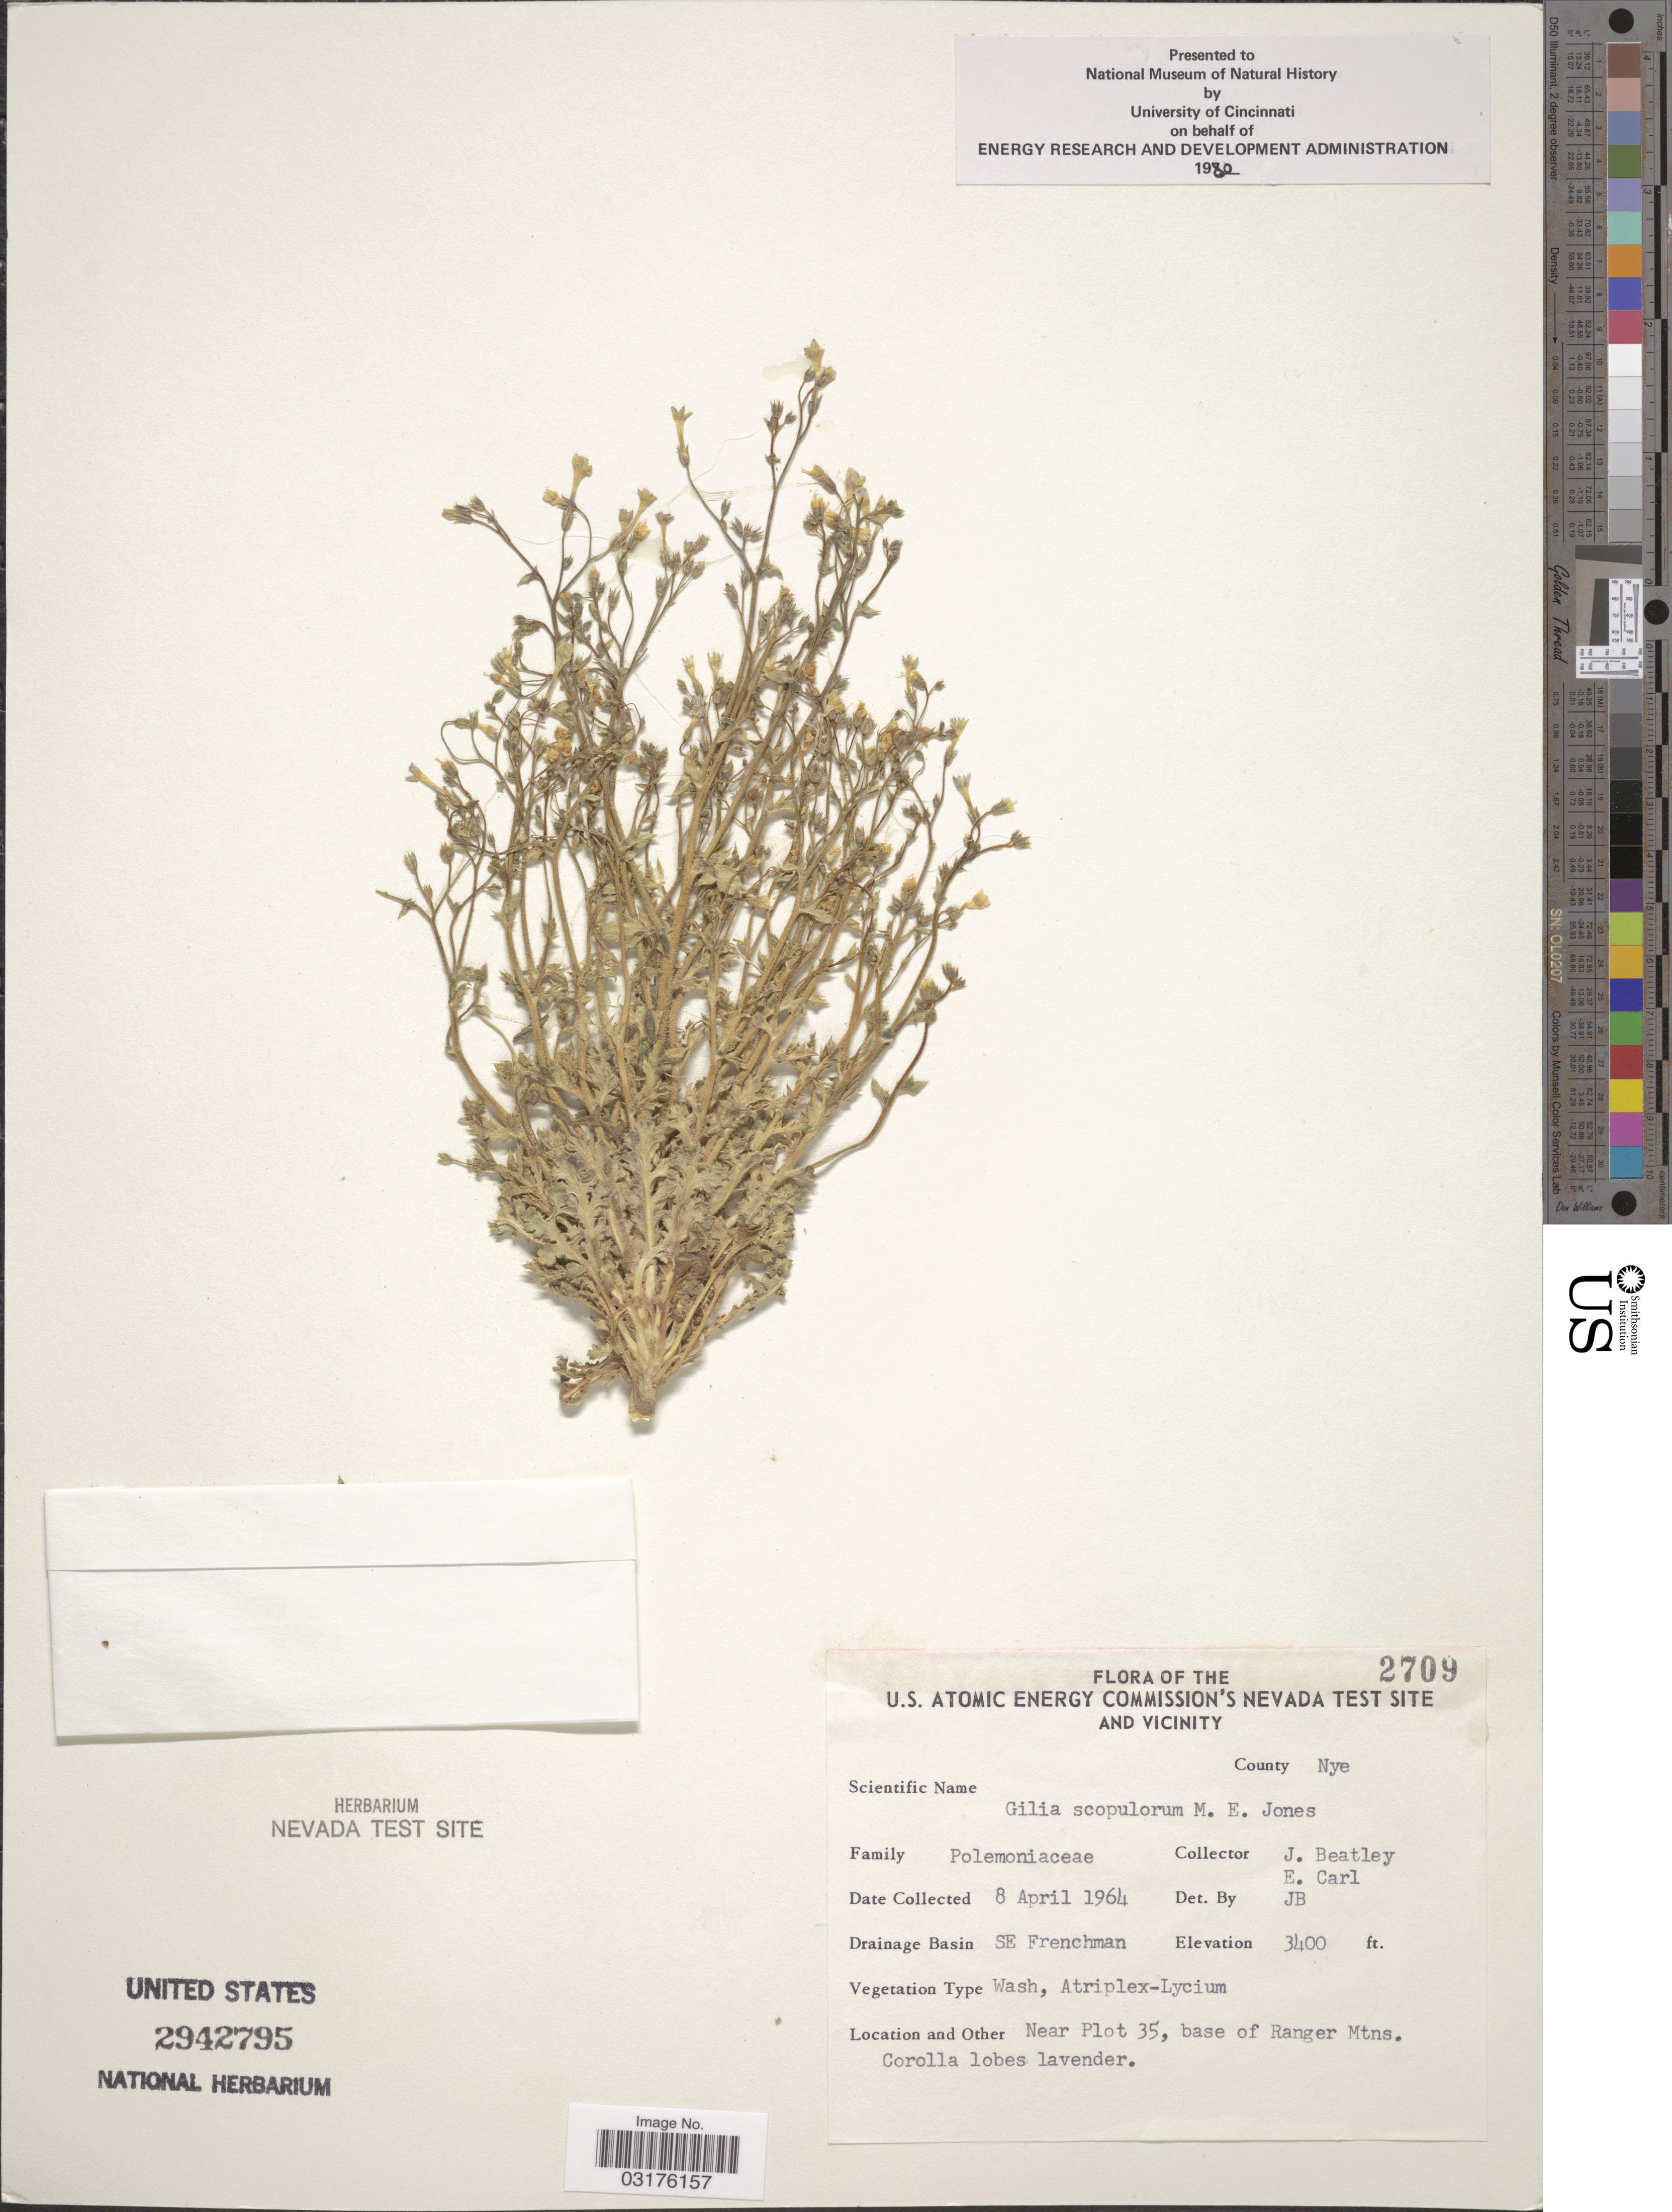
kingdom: Plantae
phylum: Tracheophyta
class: Magnoliopsida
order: Ericales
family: Polemoniaceae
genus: Gilia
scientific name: Gilia scopulorum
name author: M.E. Jones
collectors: J. C. Beatley & E. Carl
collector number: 2709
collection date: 1964-04-08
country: United States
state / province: Nevada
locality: The U.S. Atomic Energy Commission's Nevada Test Site And Vicinity, County Nye, Drainage Basin SE Frenchman, Near Plot 35, base of Ranger Mtns.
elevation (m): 1036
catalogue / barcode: US 2942795